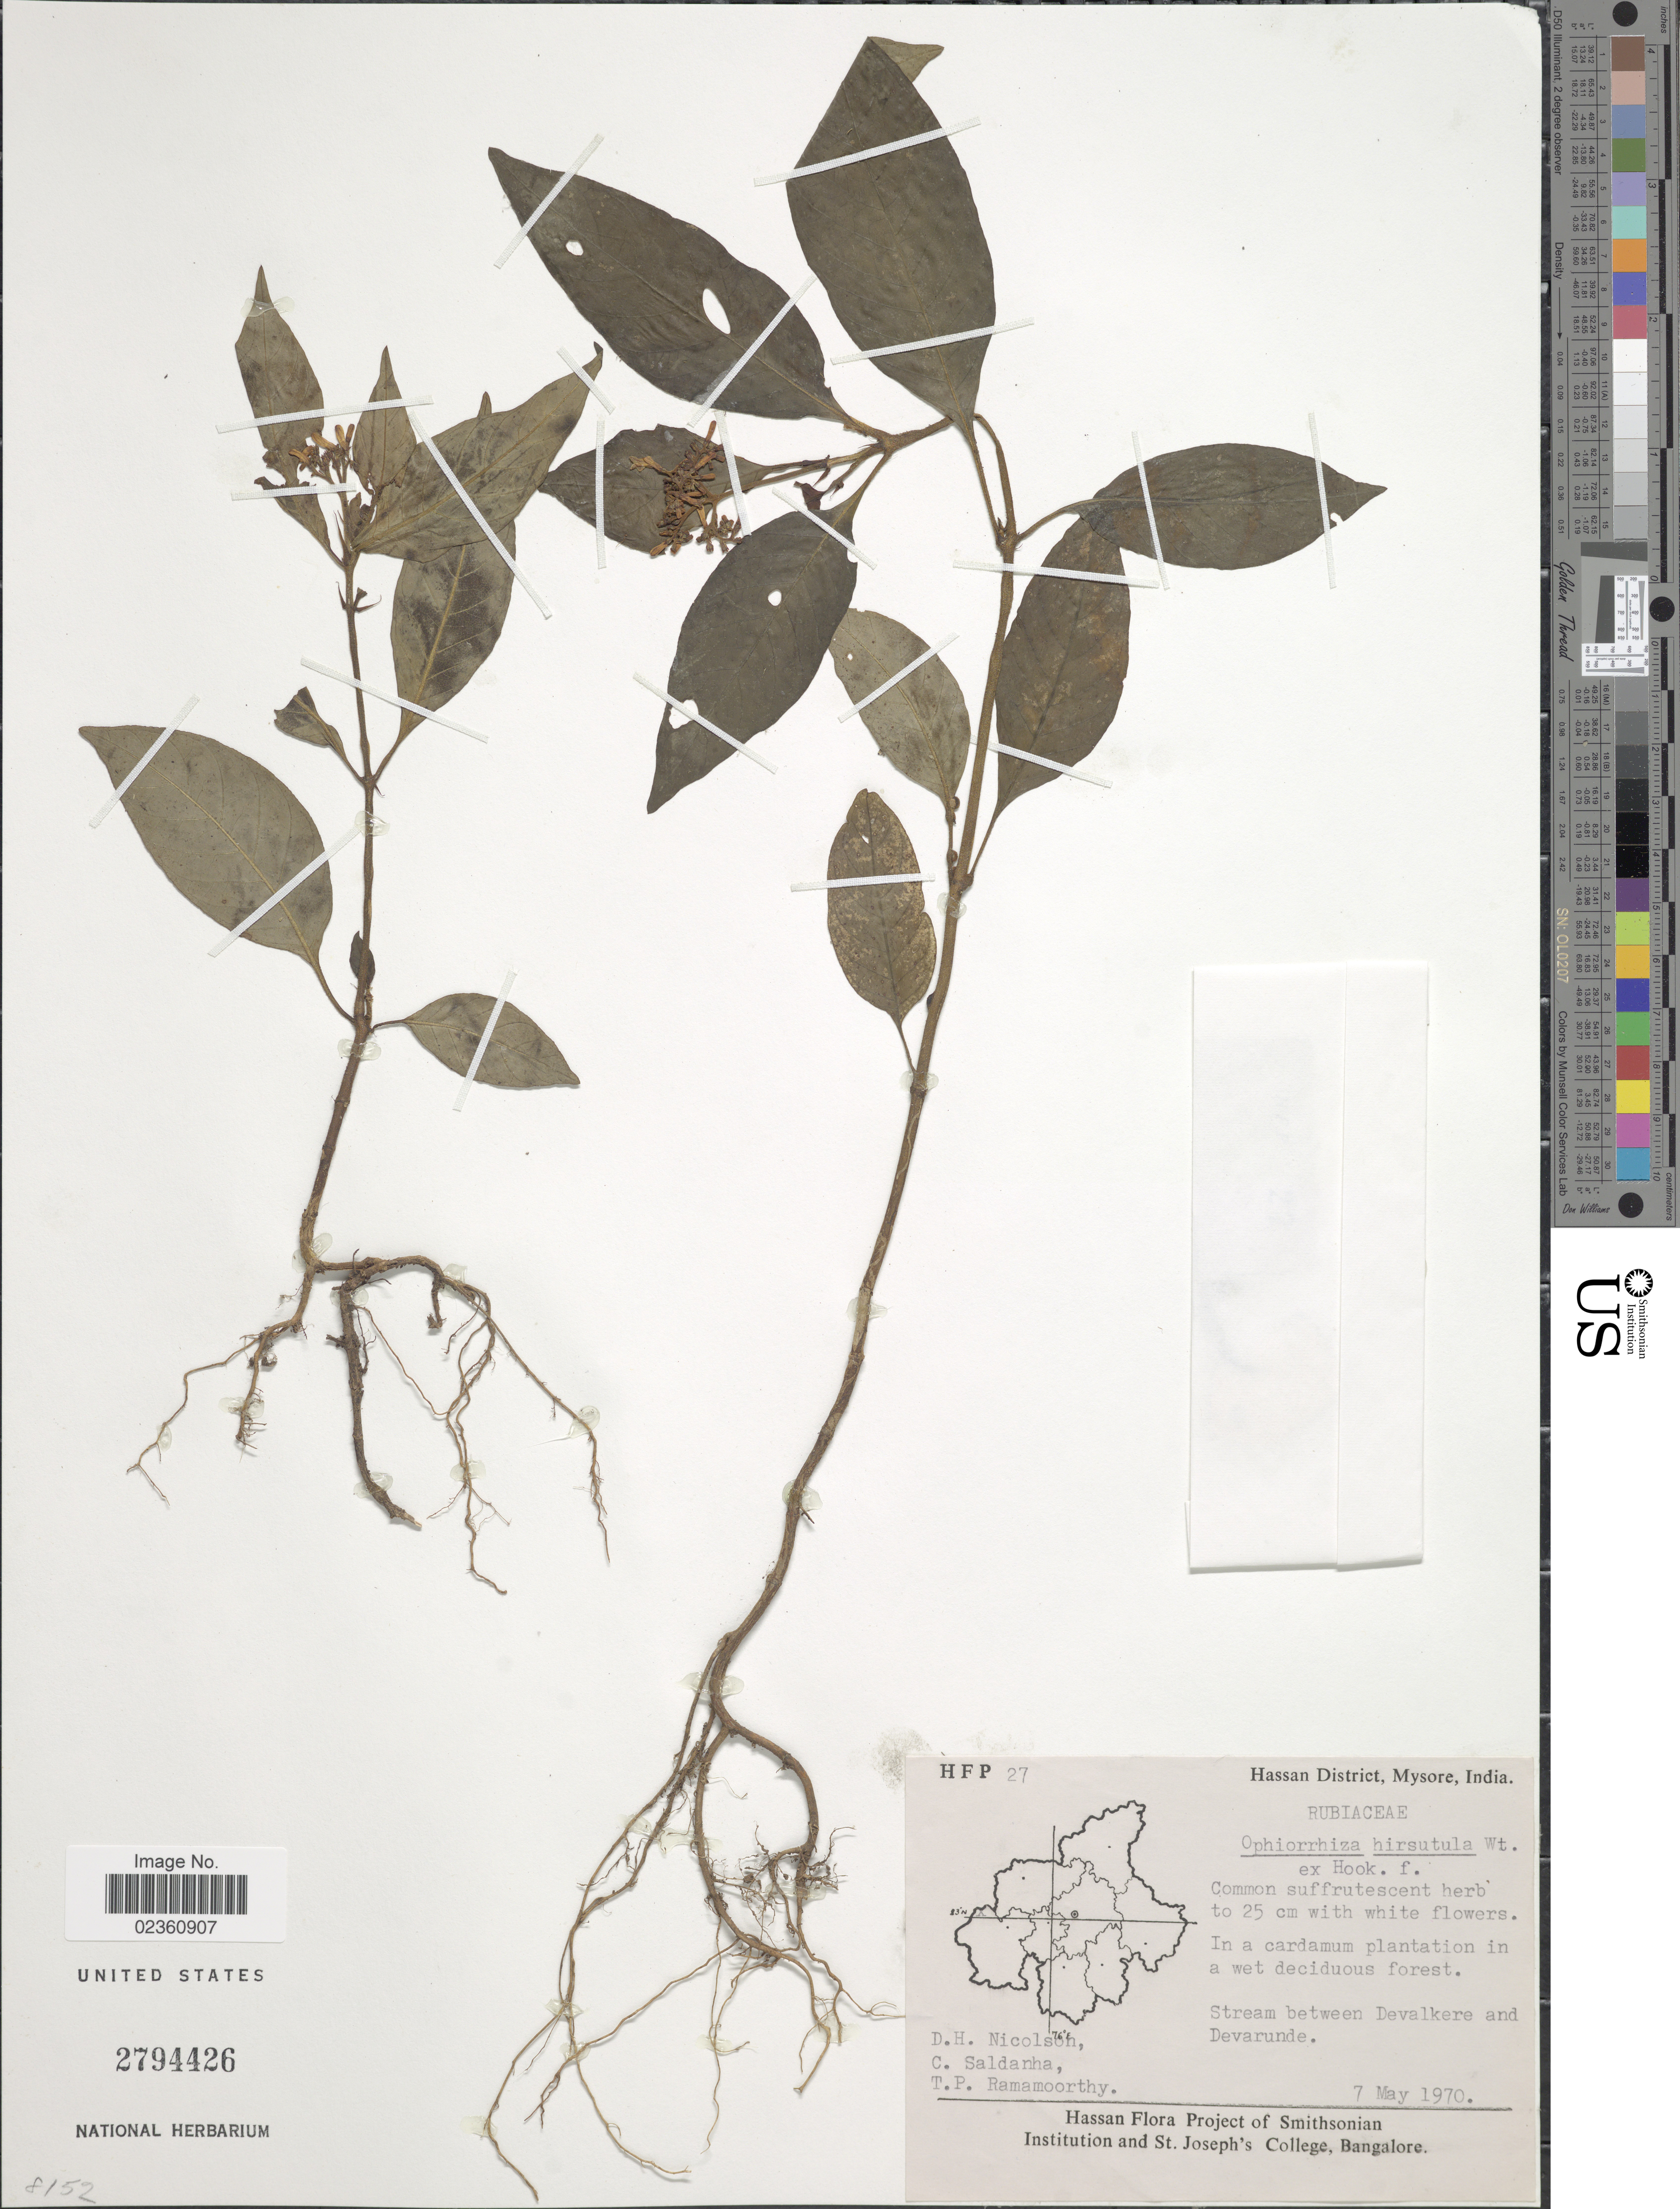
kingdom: Plantae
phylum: Tracheophyta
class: Magnoliopsida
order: Gentianales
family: Rubiaceae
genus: Ophiorrhiza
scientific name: Ophiorrhiza hirsutula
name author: Wight ex Hook. f.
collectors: D. H. Nicolson, C. Saldanha & T. P. Ramamoorthy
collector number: H F P 27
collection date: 1970-05-07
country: India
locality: Hassan District, Mysore, In a cardamum plantation in a wet deciduous forest, Stream between Devalkere and Devarunde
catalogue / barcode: US 2794426